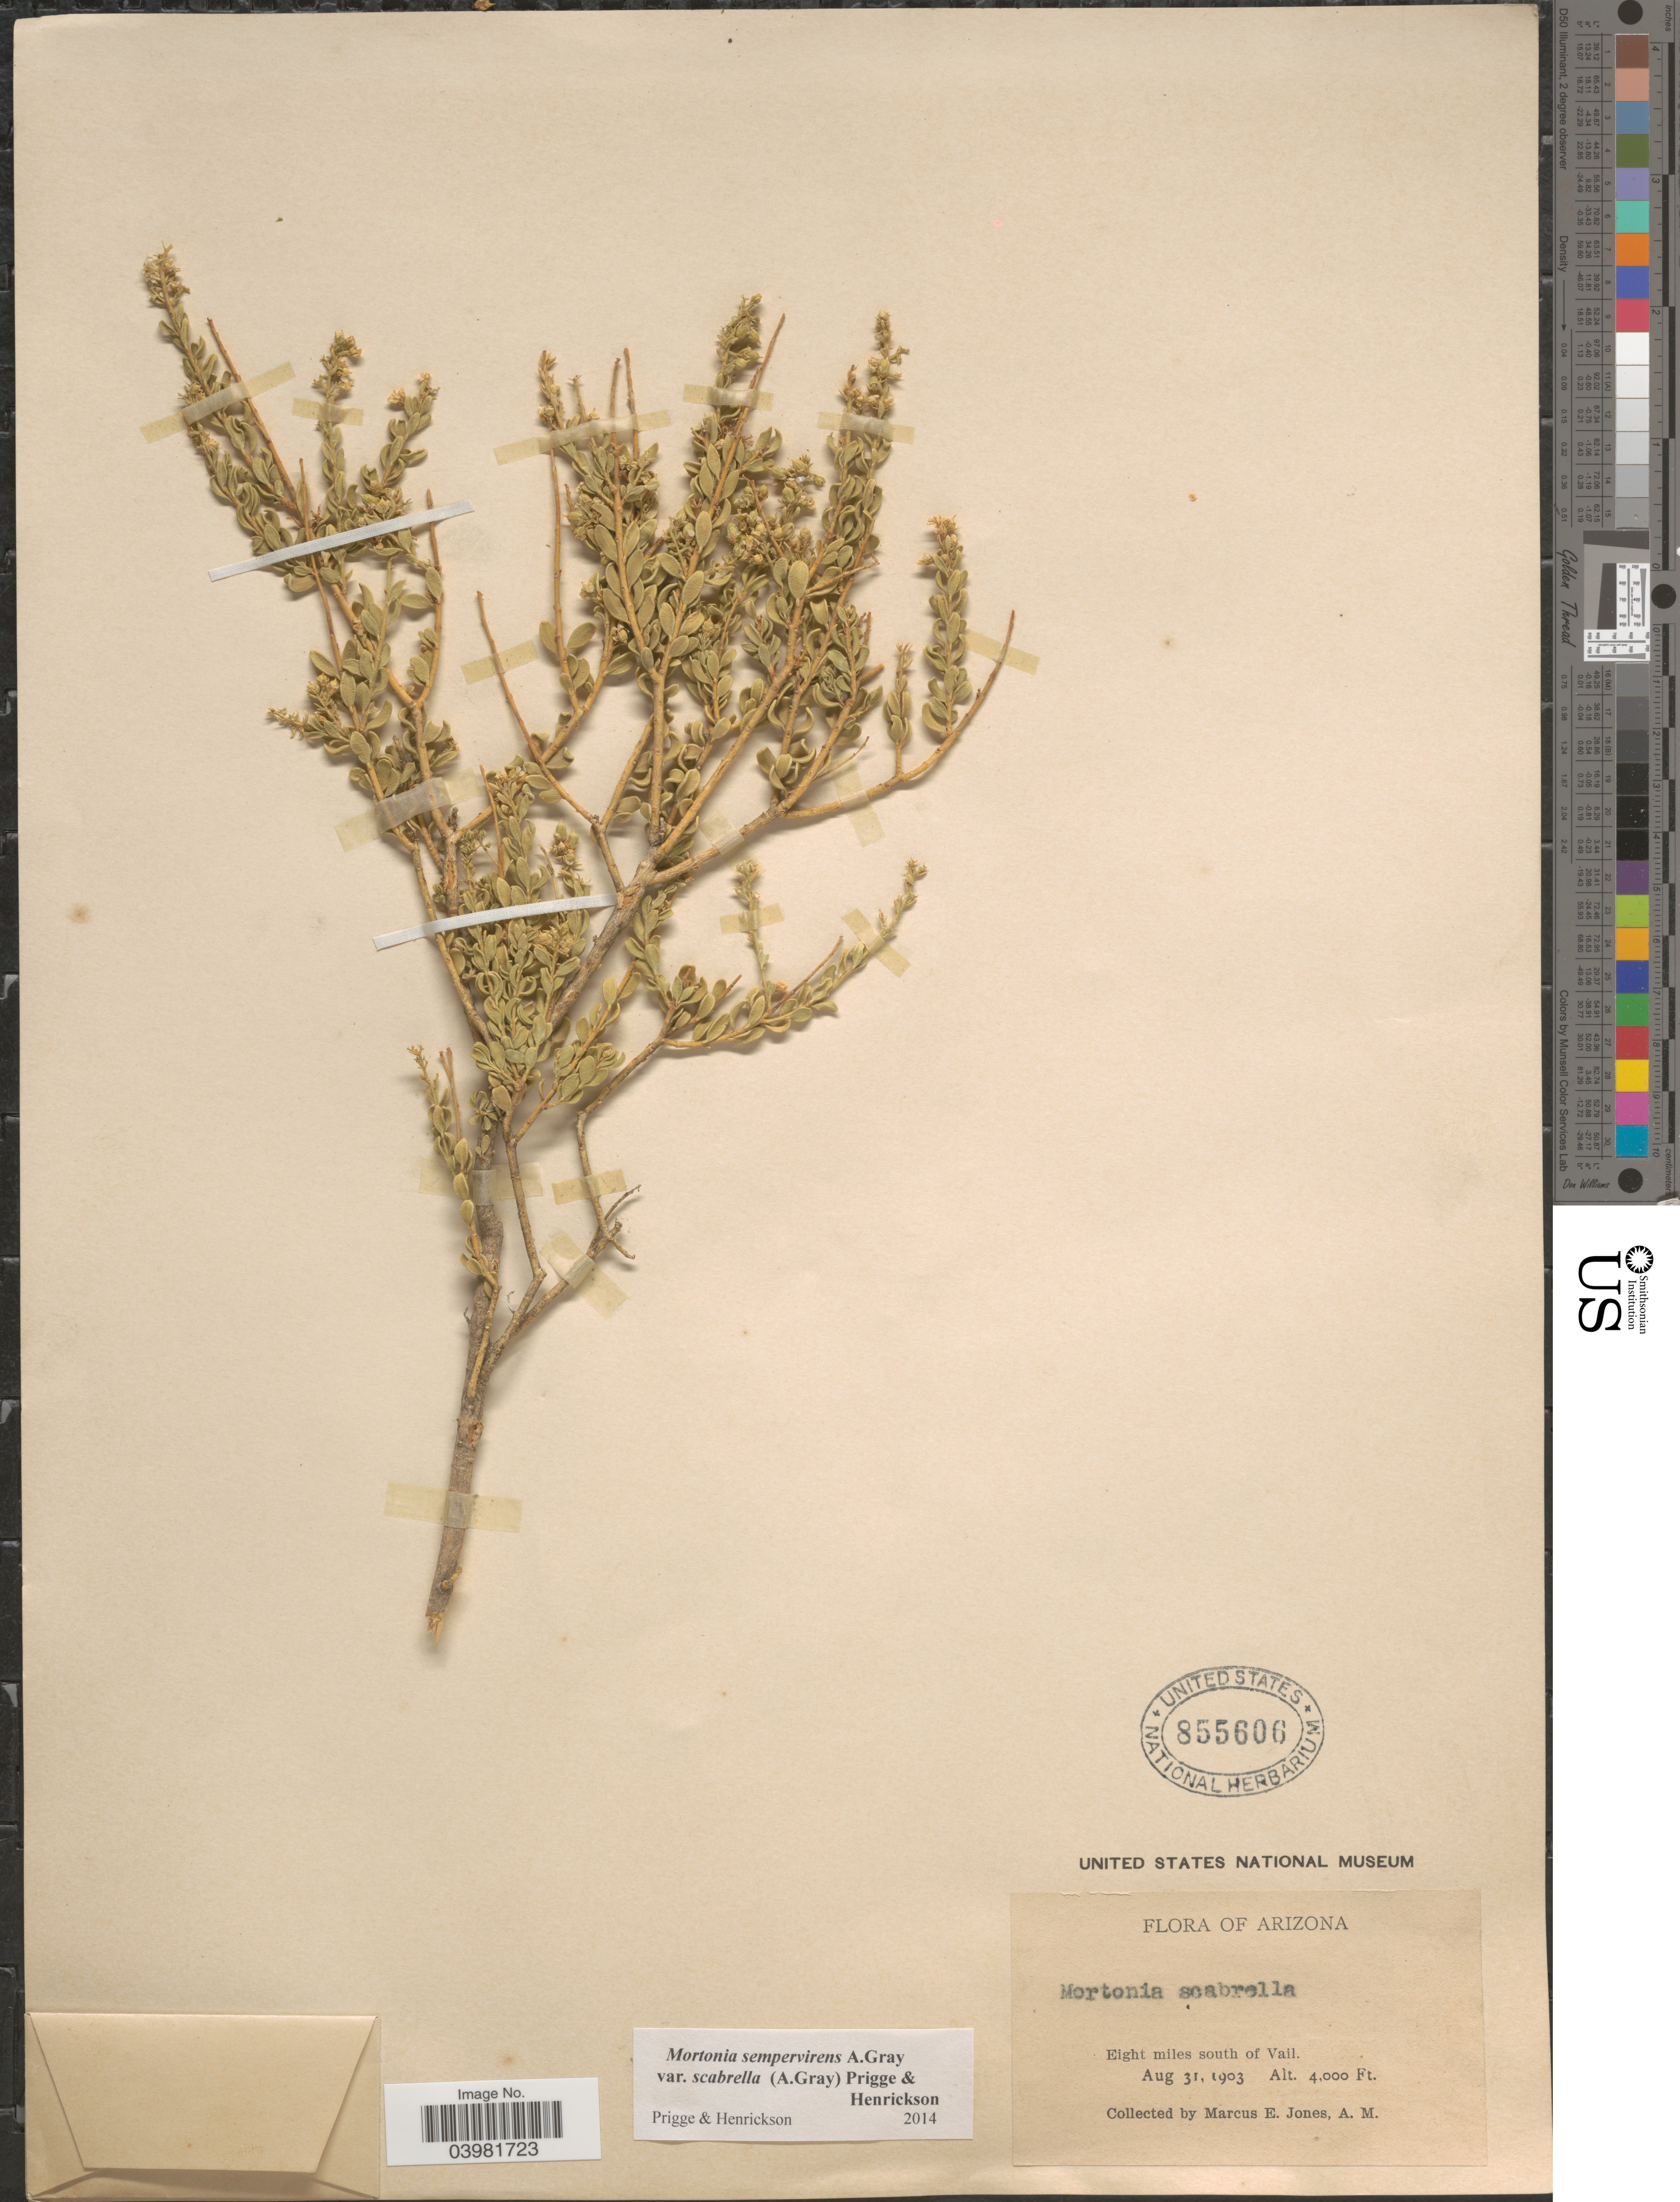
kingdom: Plantae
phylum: Tracheophyta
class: Magnoliopsida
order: Celastrales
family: Celastraceae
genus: Mortonia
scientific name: Mortonia scabrella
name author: A. Gray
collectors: M. E. Jones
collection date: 1903-08-31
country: United States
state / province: Arizona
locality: Eight miles south of Vail.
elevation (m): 1219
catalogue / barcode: US 855606